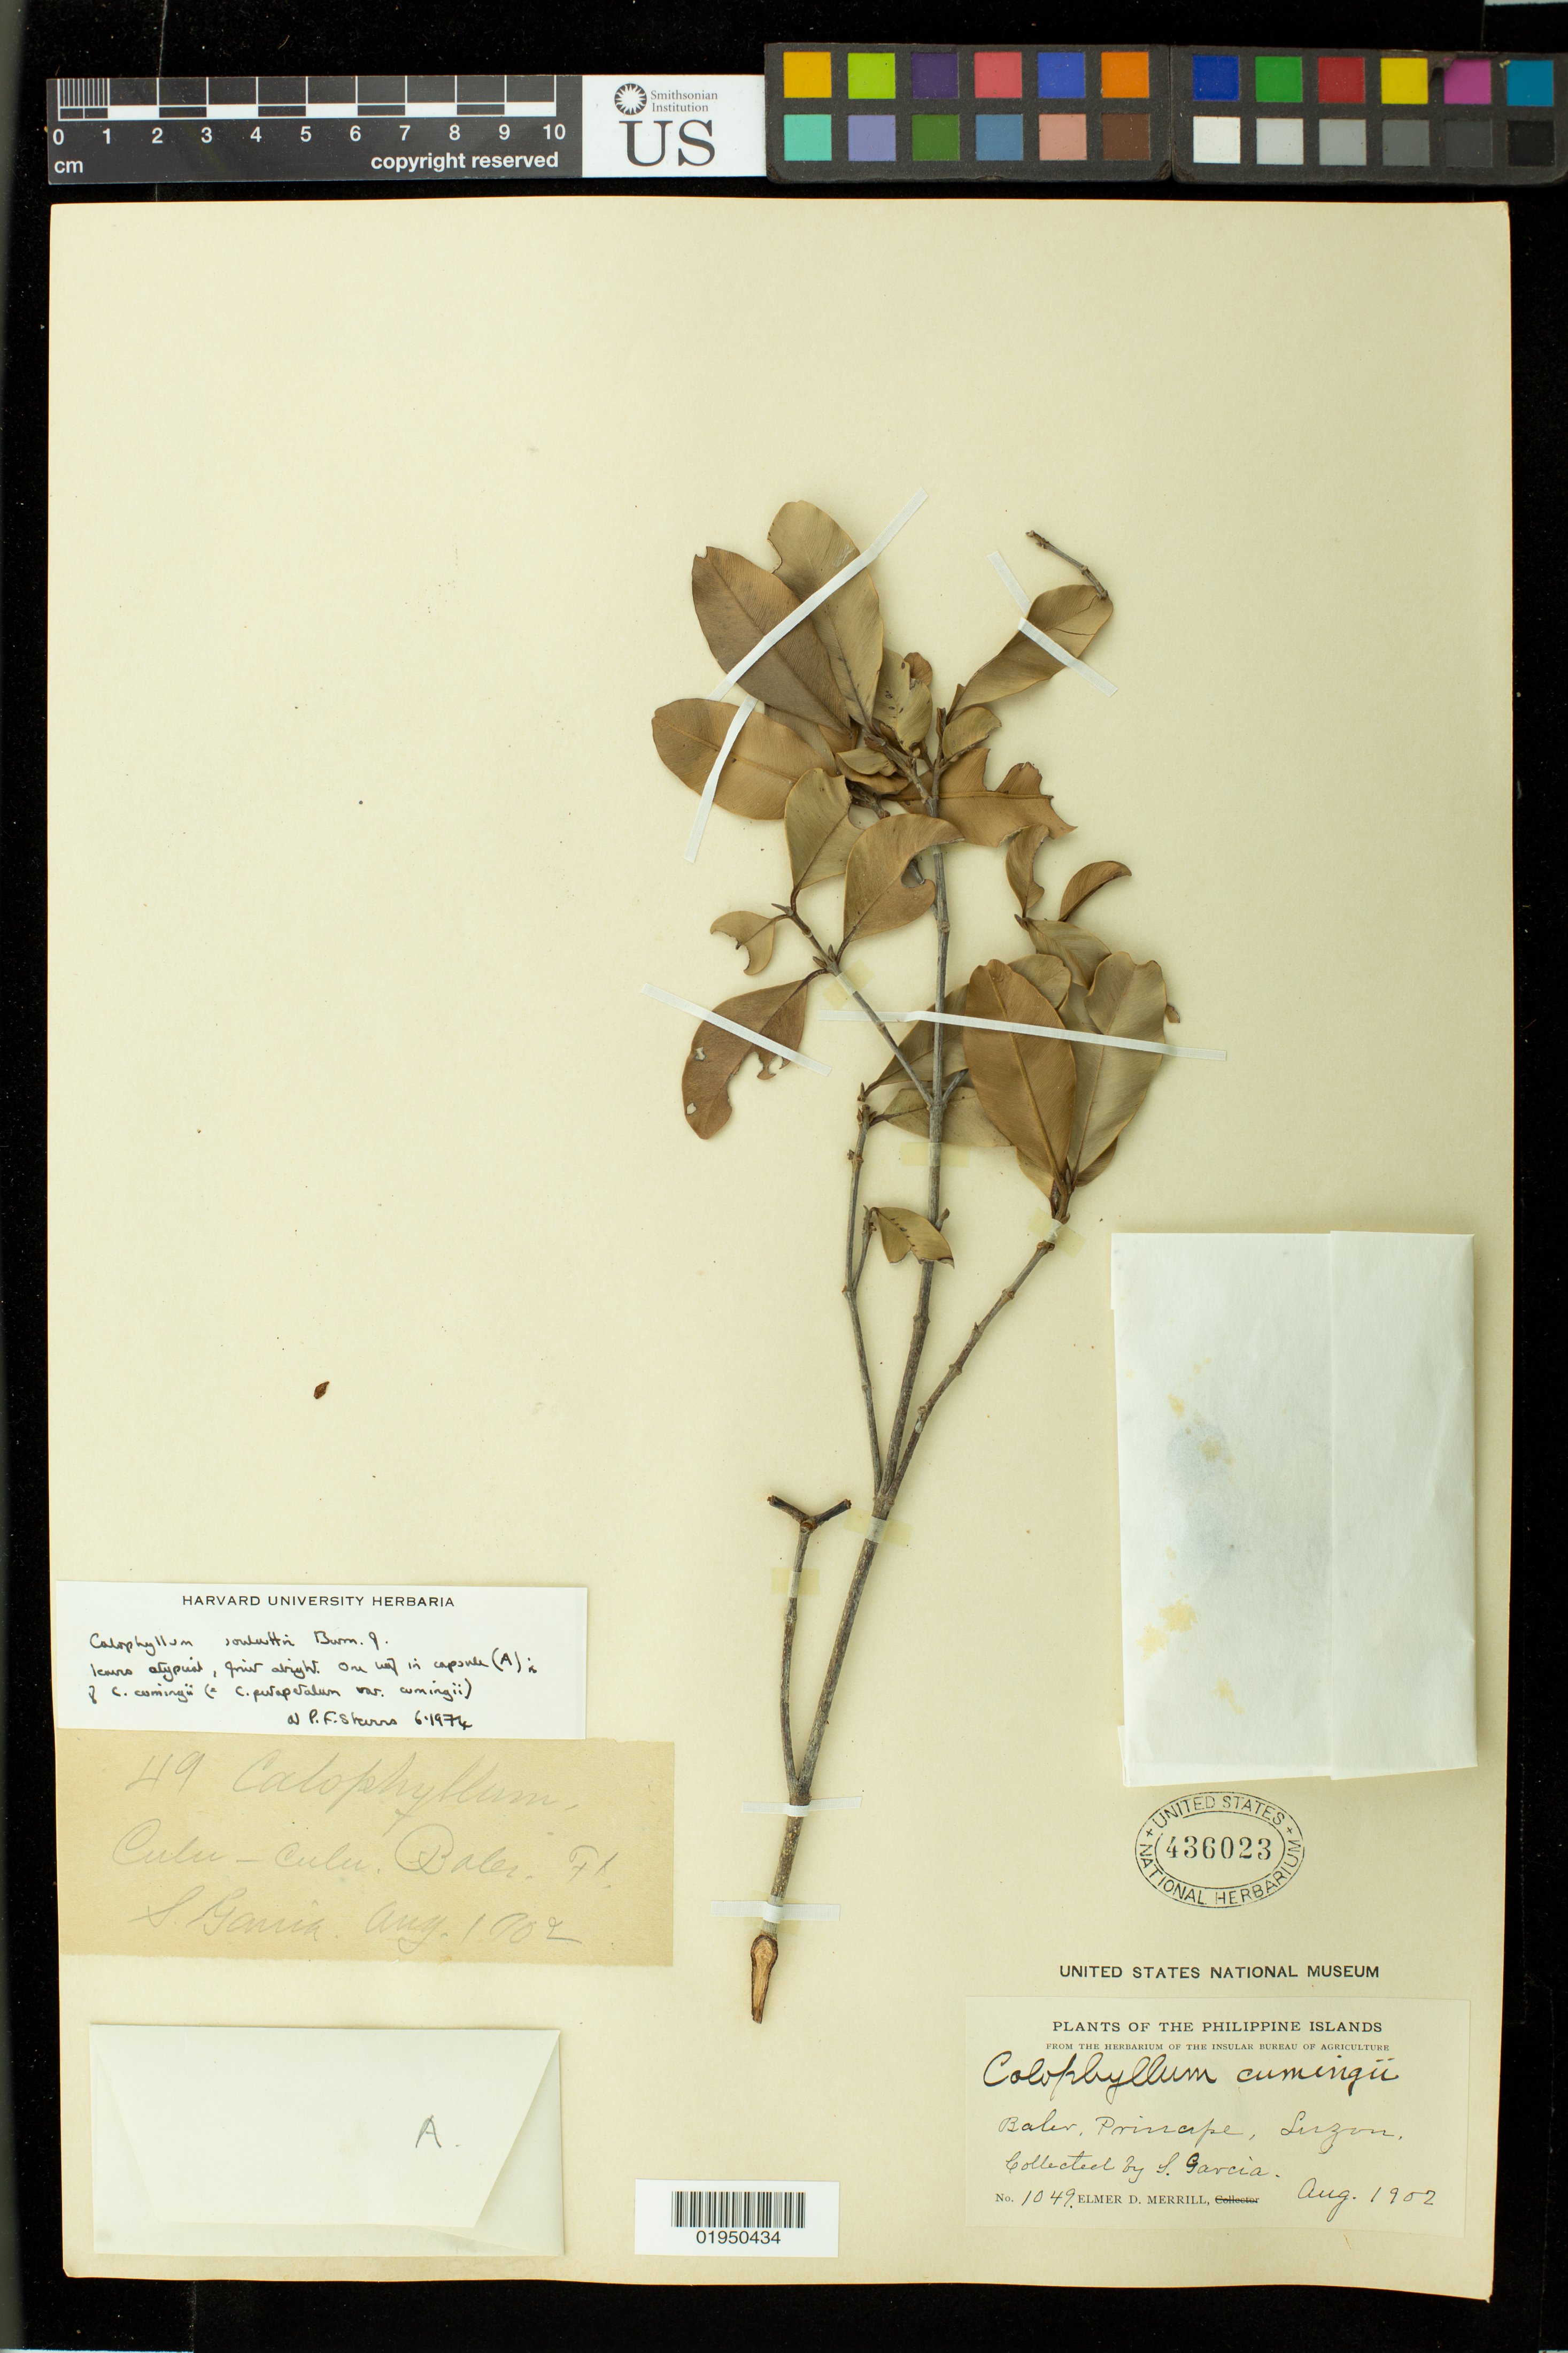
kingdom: Plantae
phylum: Tracheophyta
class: Magnoliopsida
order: Malpighiales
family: Calophyllaceae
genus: Calophyllum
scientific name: Calophyllum soulattri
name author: Burm. f.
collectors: F. Garcia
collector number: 1049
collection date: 1902-08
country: Philippines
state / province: Central Luzon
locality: Baler. Prinsape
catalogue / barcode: US 436023